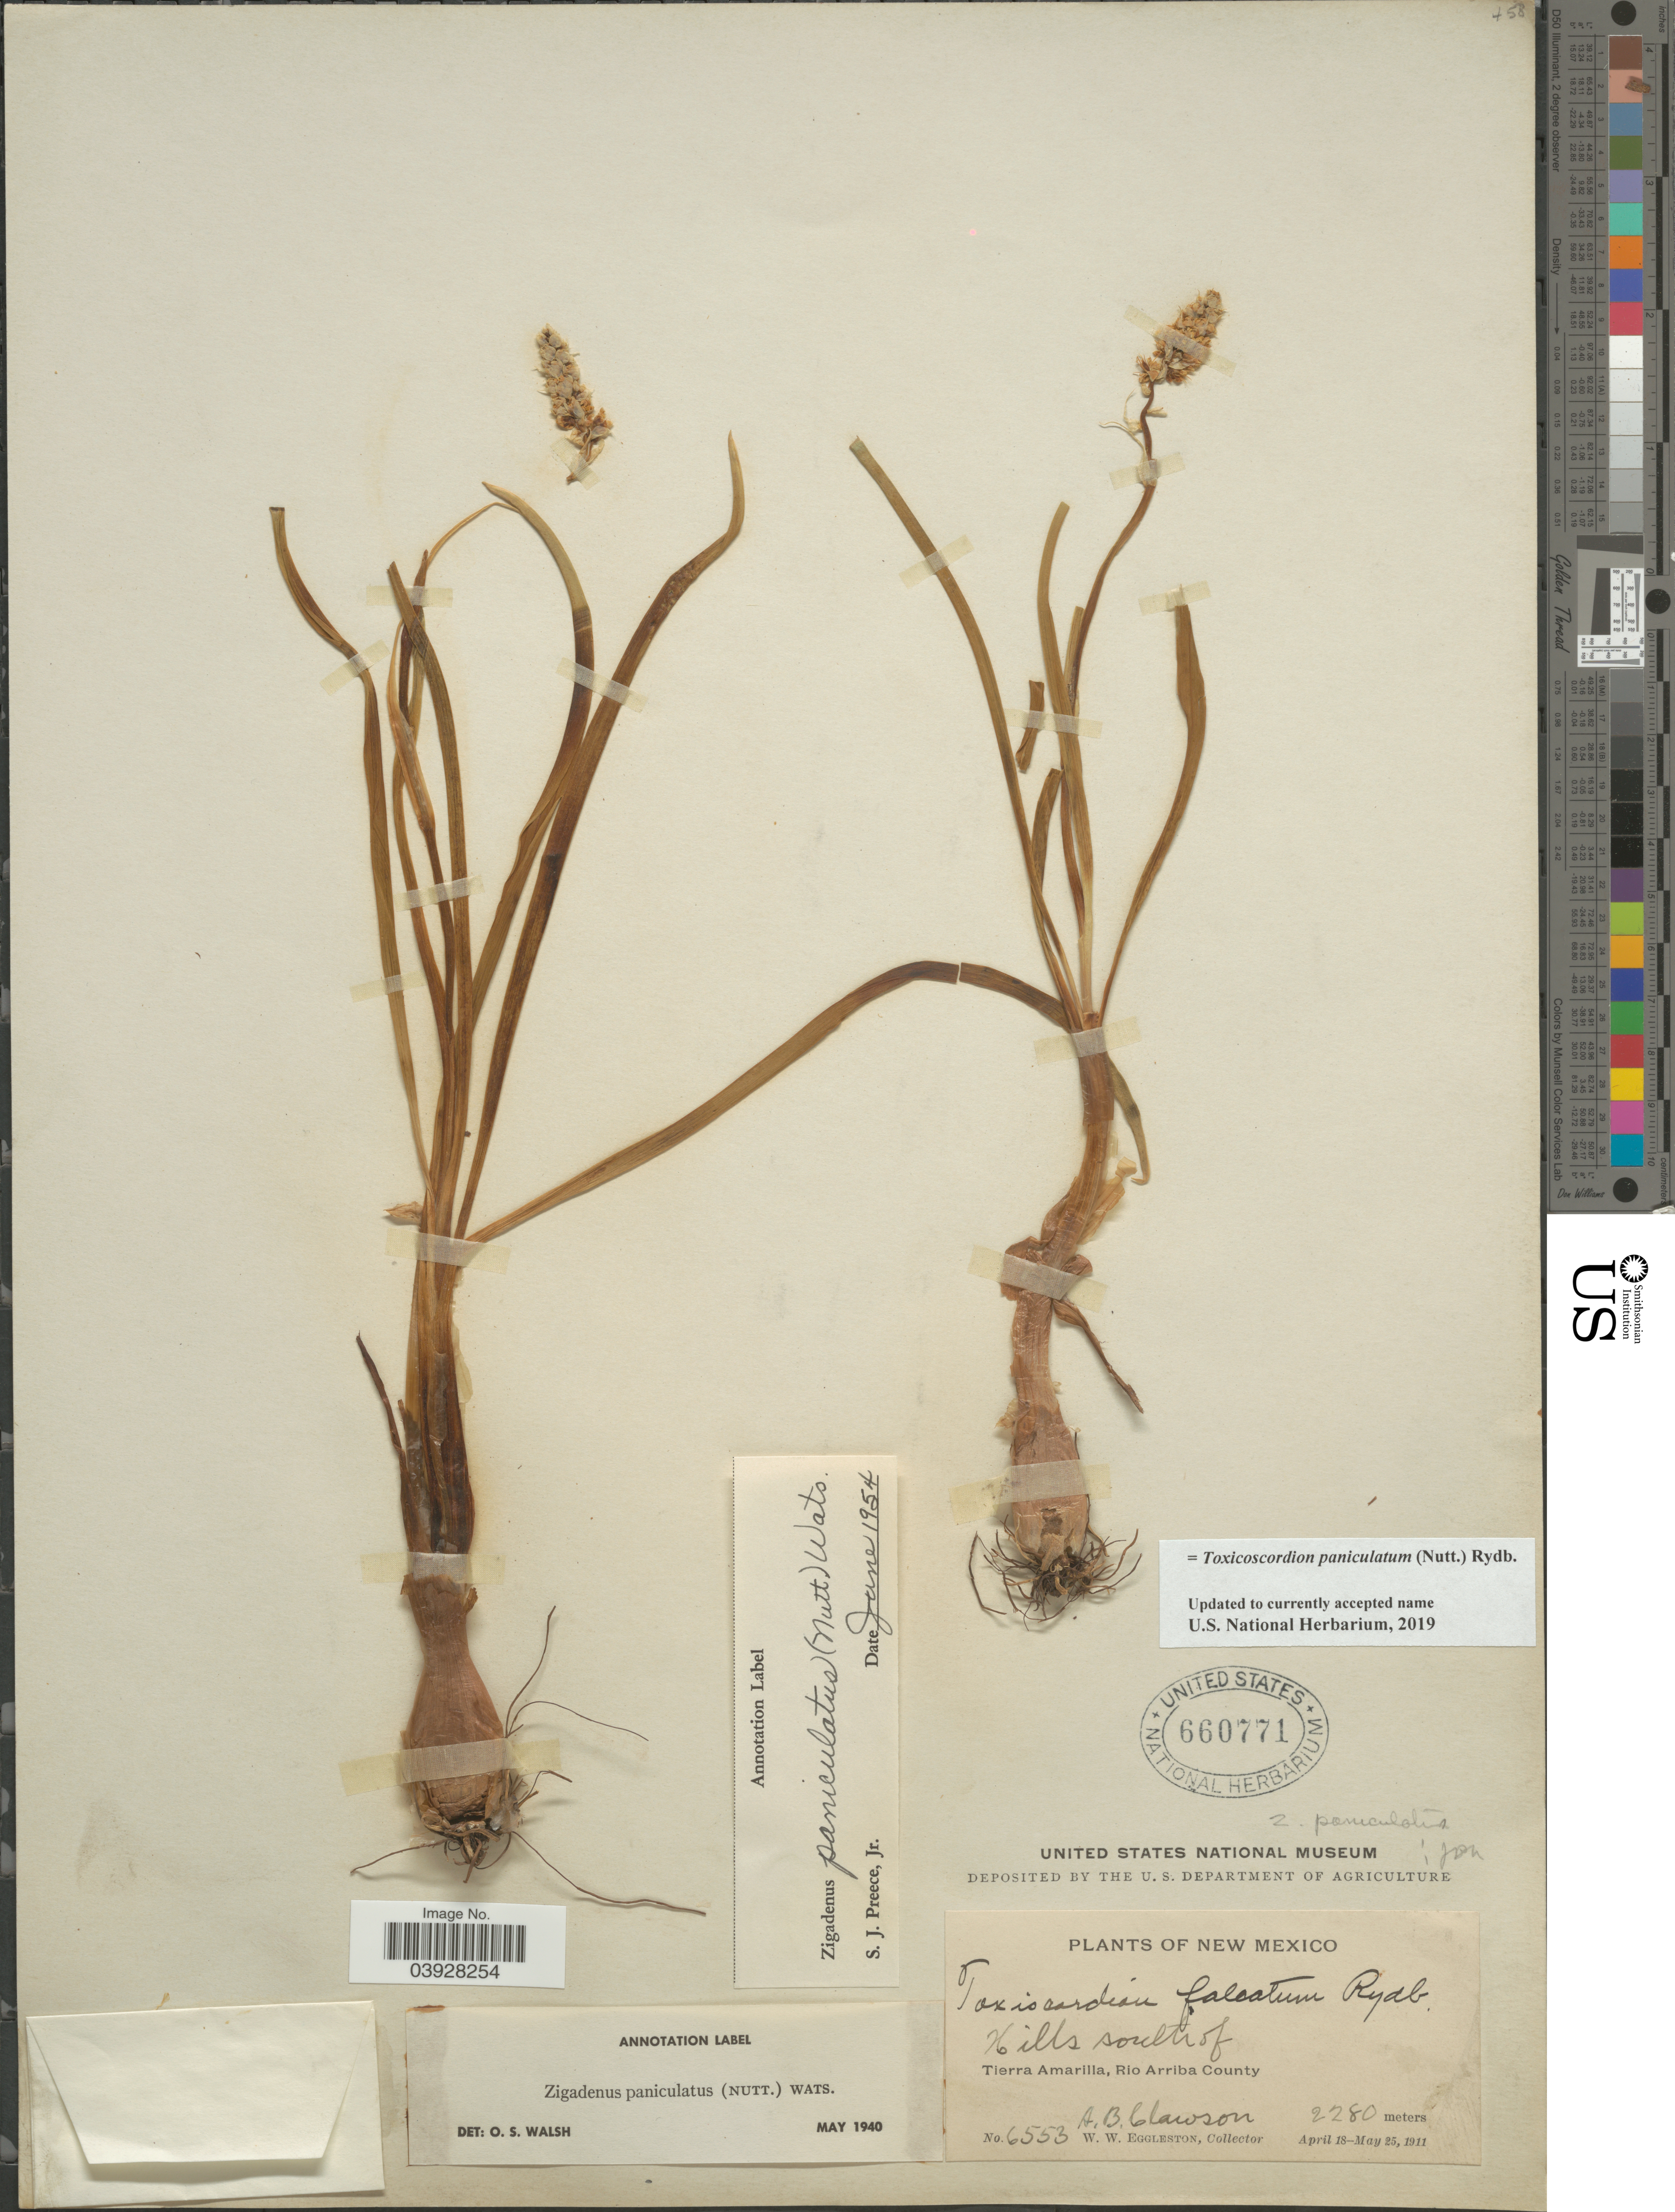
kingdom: Plantae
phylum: Tracheophyta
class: Liliopsida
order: Liliales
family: Melanthiaceae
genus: Toxicoscordion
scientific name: Toxicoscordion paniculatum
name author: (Nutt.) Rydb.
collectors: W. W. Eggleston & A. Clawson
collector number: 6553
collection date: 1911-04-18/1911-05-25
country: United States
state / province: New Mexico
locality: Hills south of Tierra Amarilla, Rio Arriba County.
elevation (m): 2280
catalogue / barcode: US 660771